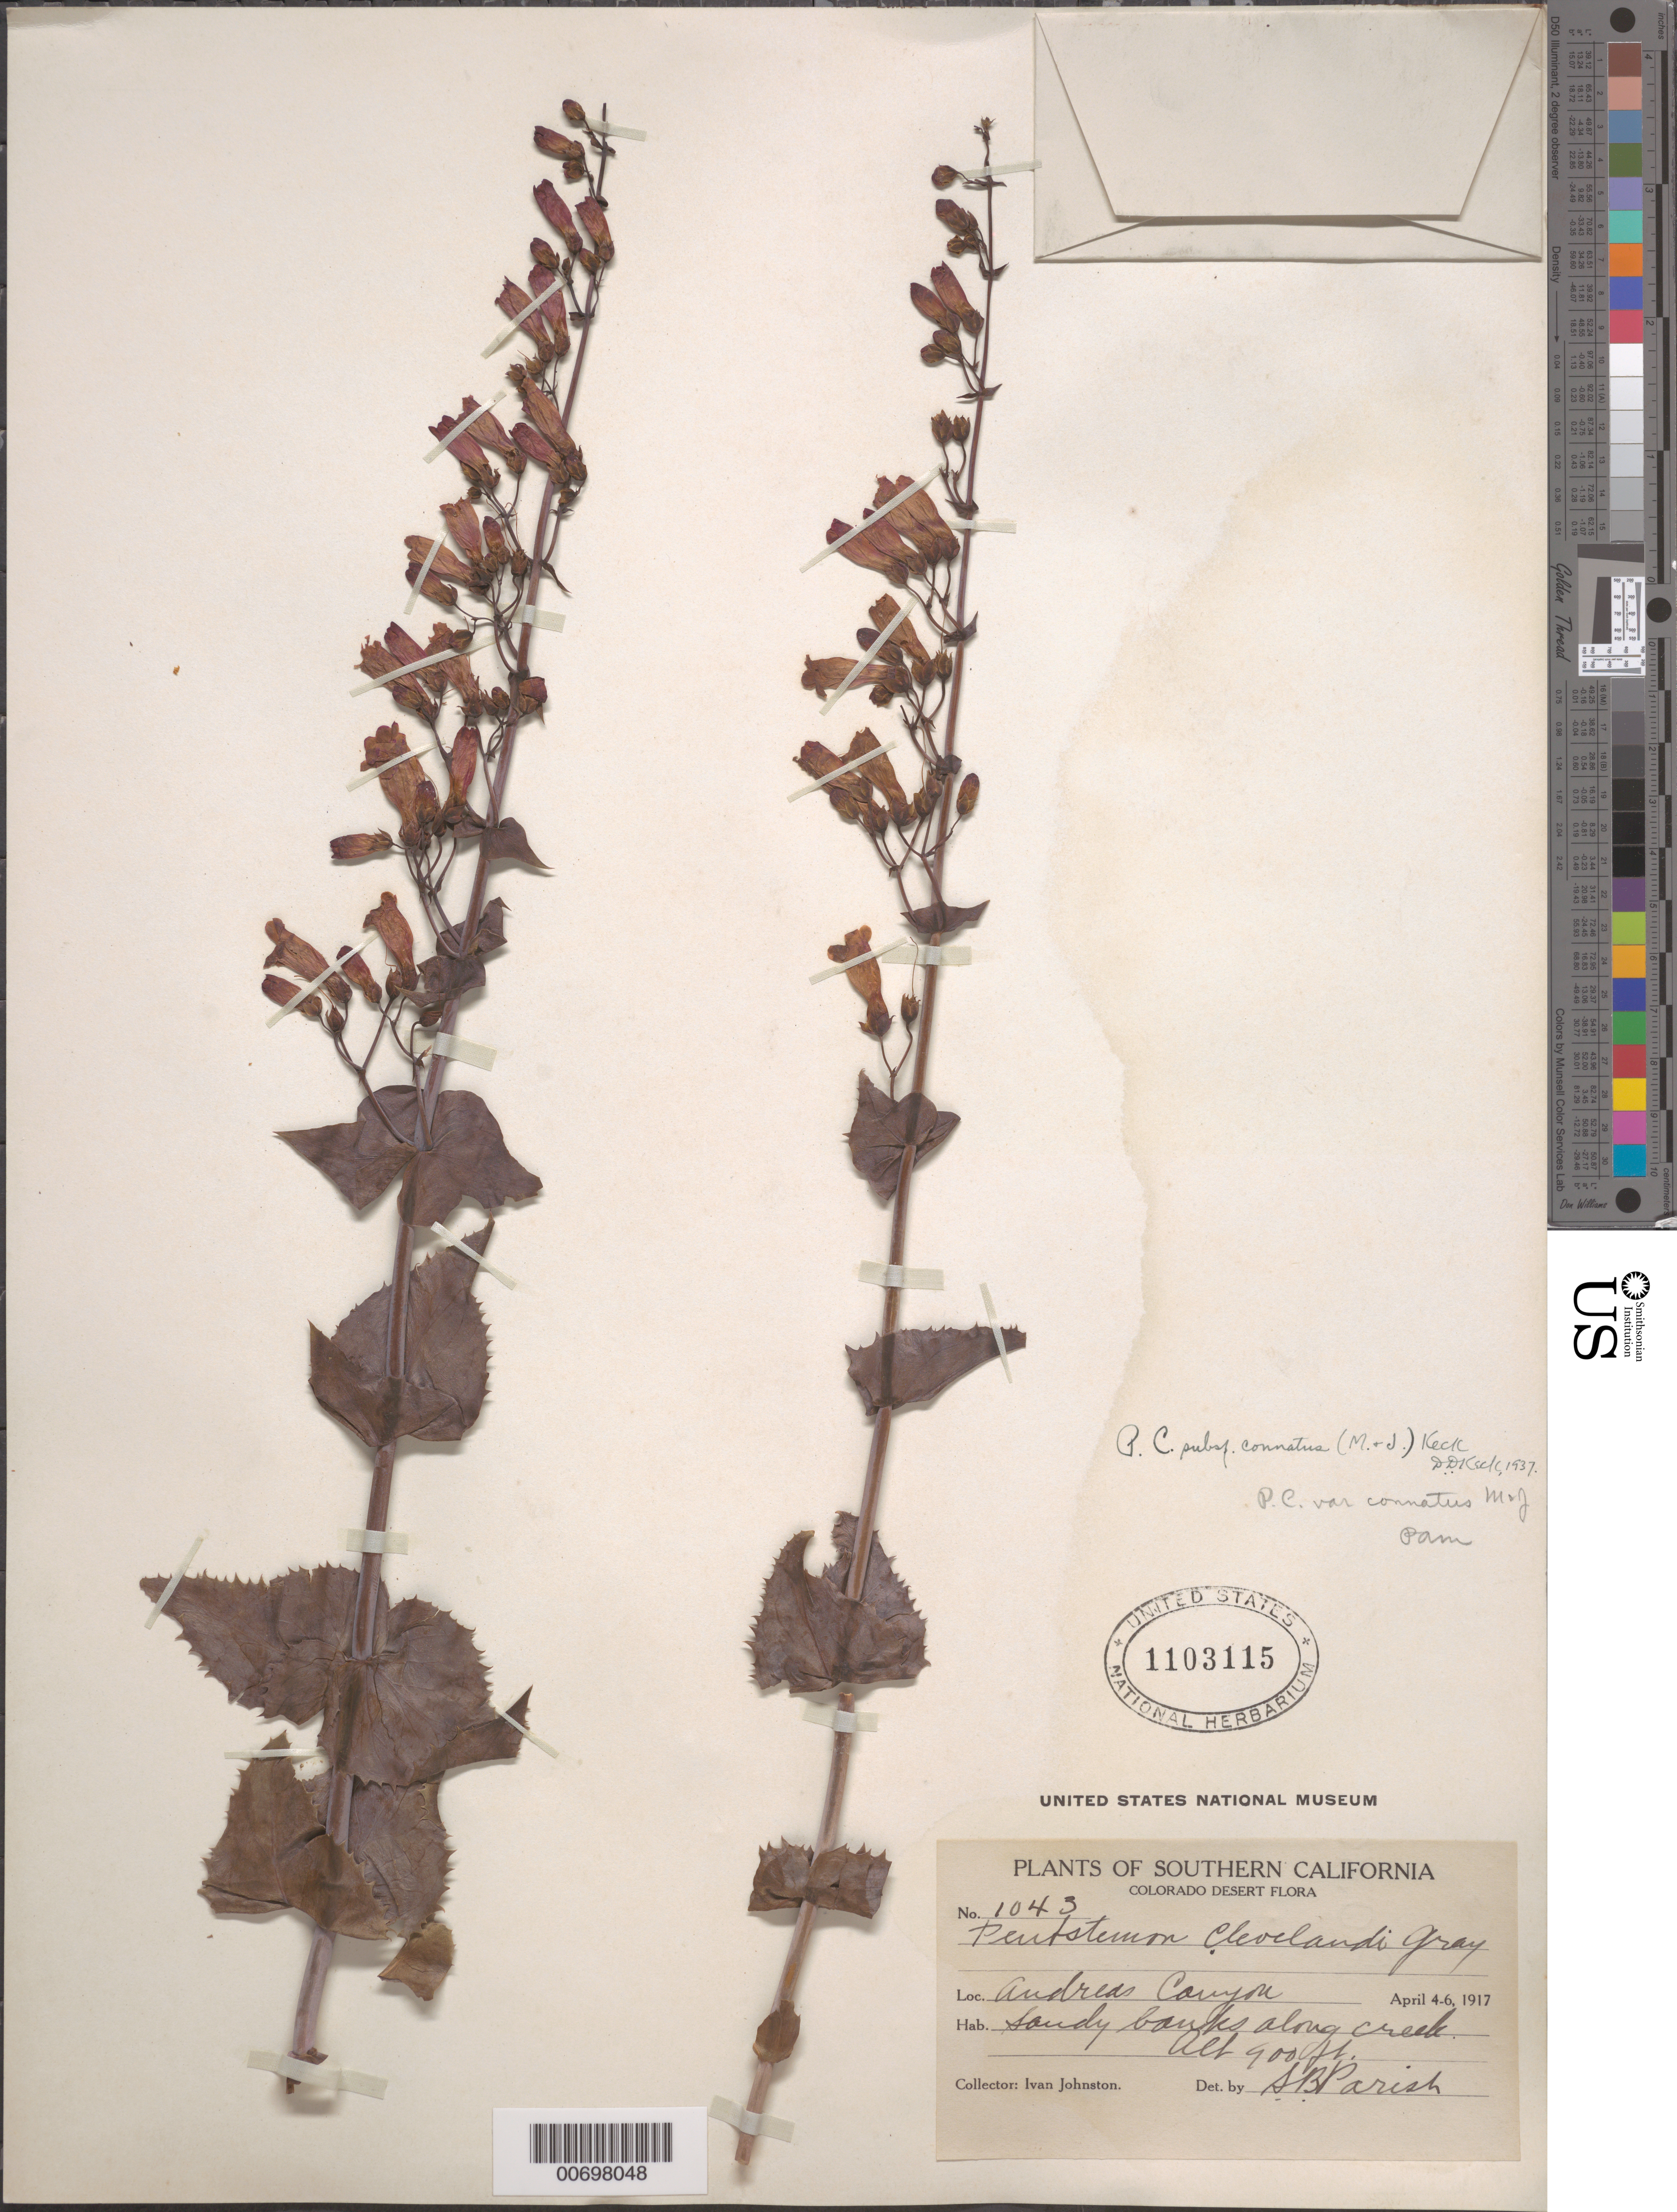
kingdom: Plantae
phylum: Tracheophyta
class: Magnoliopsida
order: Lamiales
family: Plantaginaceae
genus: Penstemon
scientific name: Penstemon clevelandii subsp. connatus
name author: (Munz & I.M. Johnst.) D.D. Keck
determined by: Keck, David D.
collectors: I. Johnston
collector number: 1043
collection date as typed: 04 Apr 1917 to 06 Apr 1917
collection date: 1917-04-04/1917-04-06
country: United States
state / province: California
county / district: Riverside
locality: Colorado Desert. Andreas Canyon, sandy banks along creek.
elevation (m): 274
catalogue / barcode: US 1103115